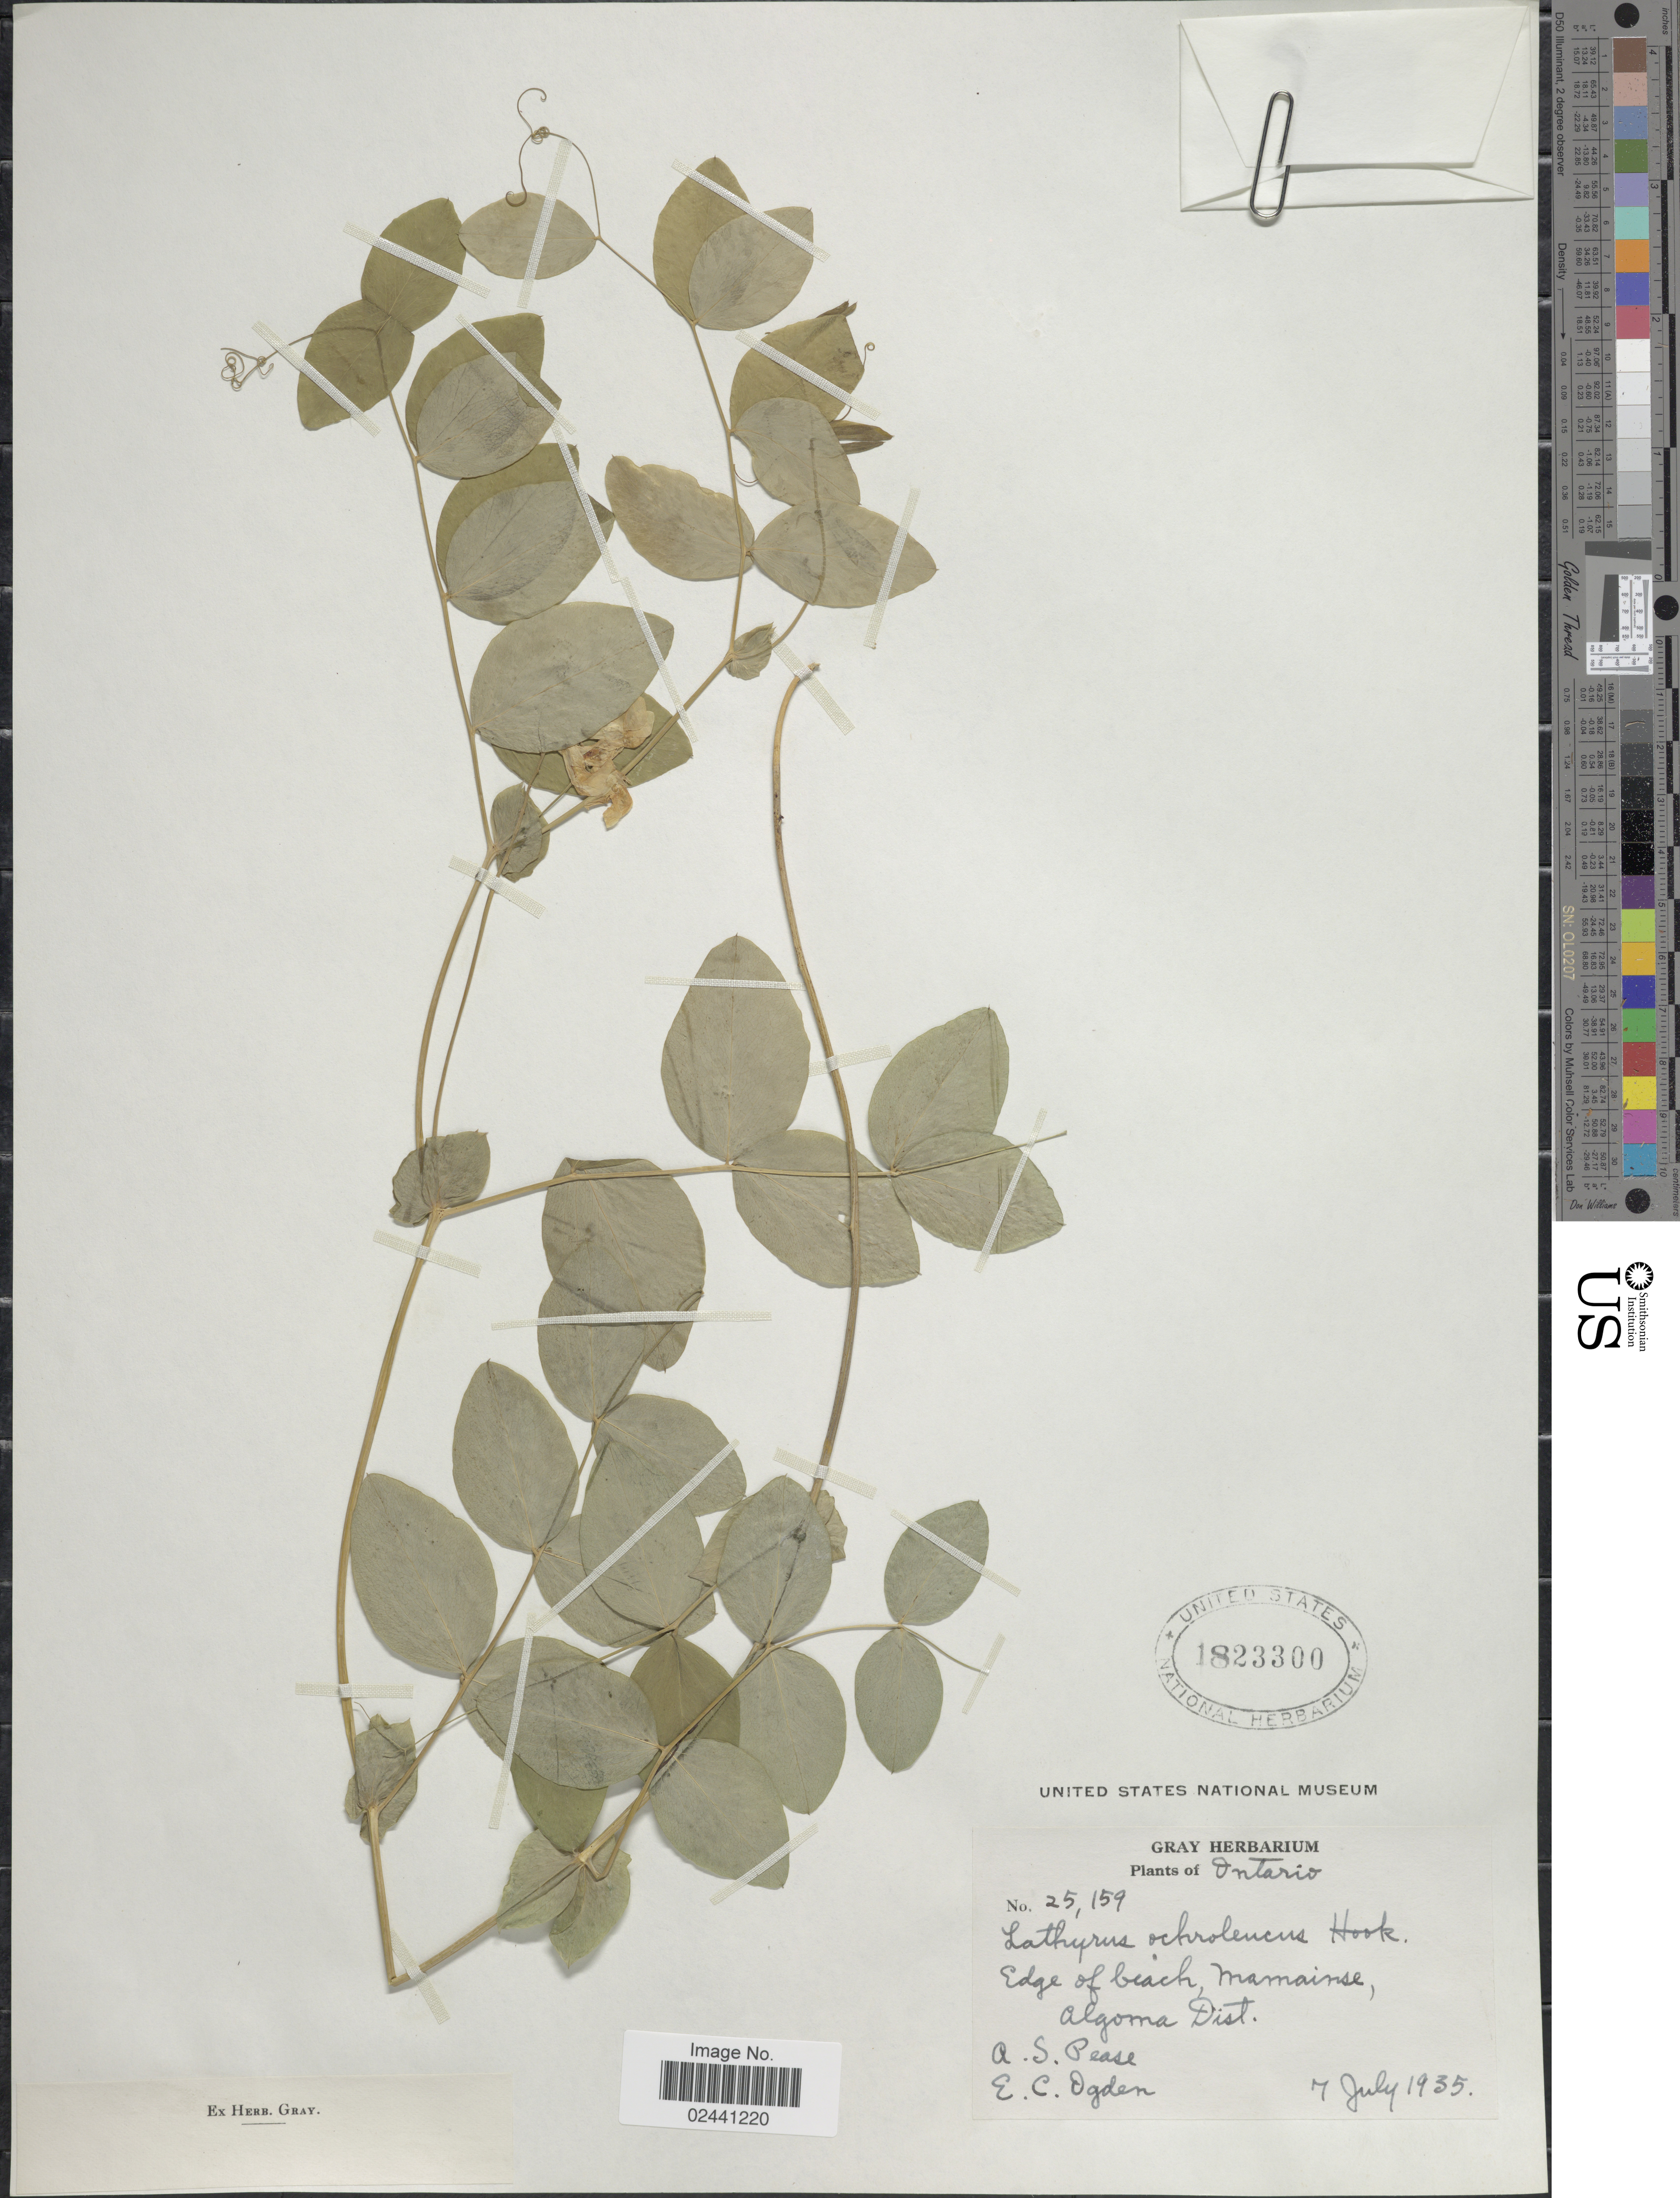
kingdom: Plantae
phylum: Tracheophyta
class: Magnoliopsida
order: Fabales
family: Fabaceae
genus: Lathyrus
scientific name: Lathyrus ochroleucus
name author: Hook.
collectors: A. S. Pease & E. Ogden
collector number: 25159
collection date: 1935-07-07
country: Canada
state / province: Ontario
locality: Edge of beach, Mamainse, Algoma District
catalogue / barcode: US 1823300